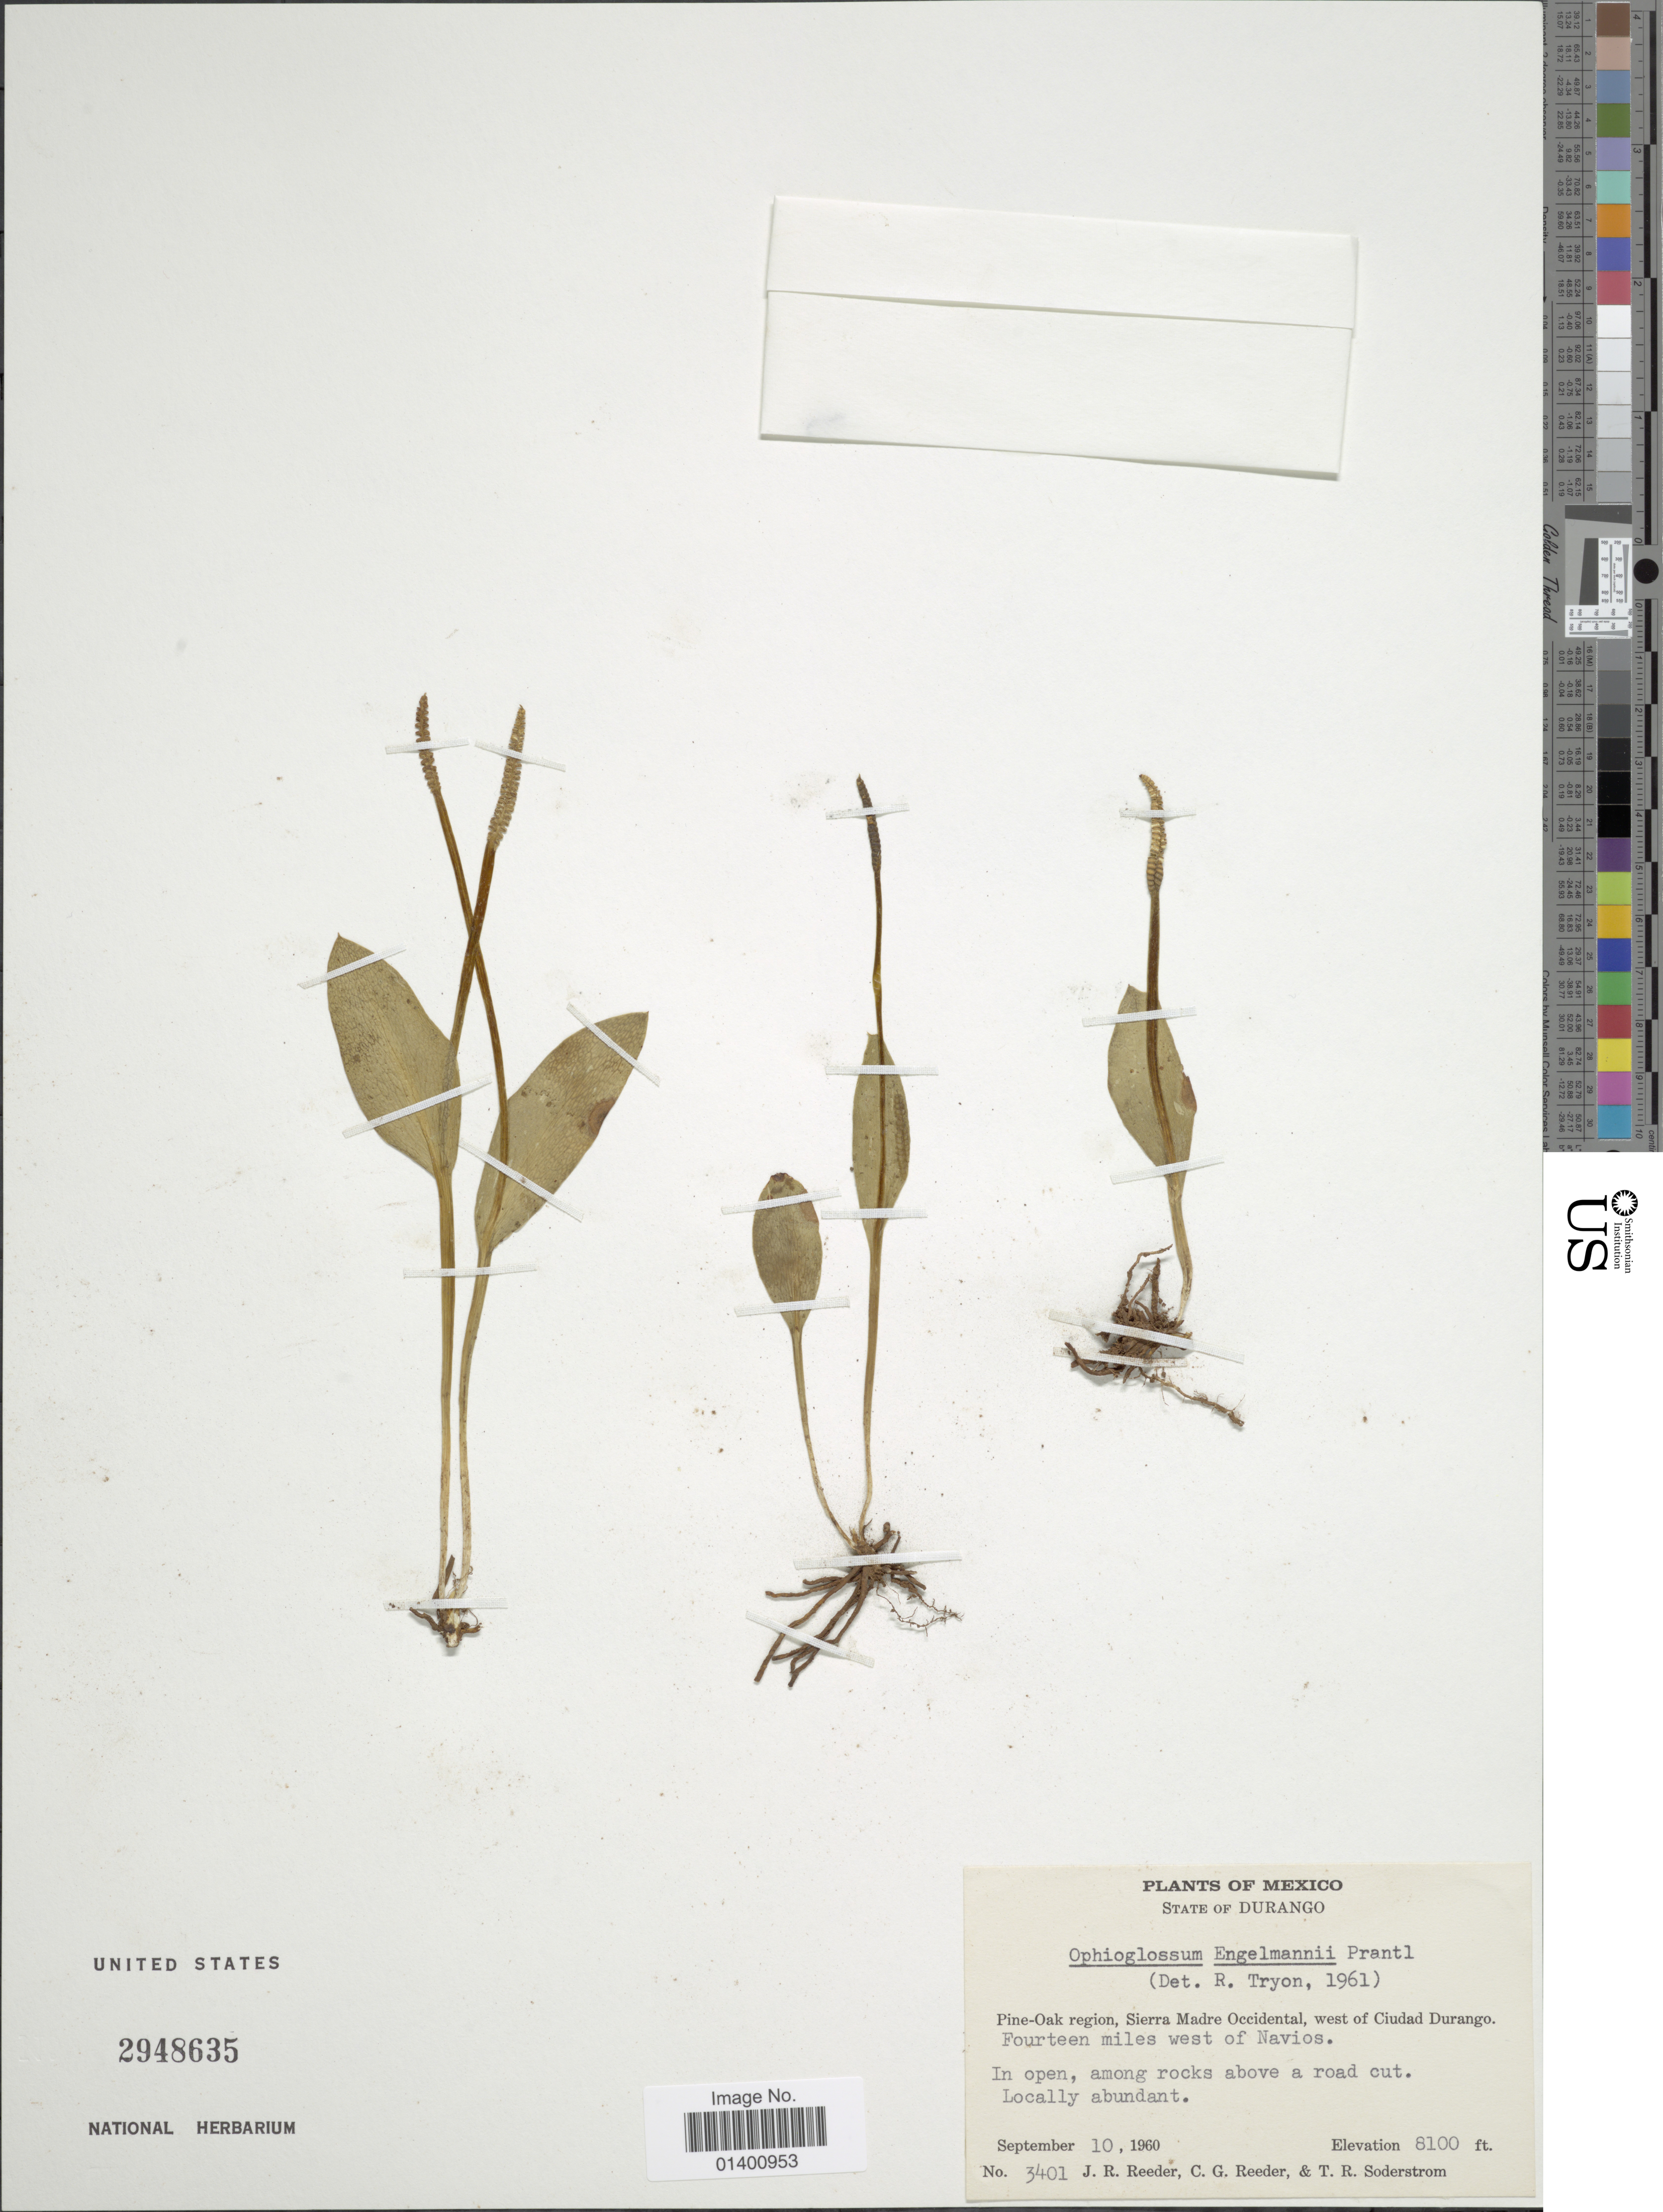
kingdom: Plantae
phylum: Tracheophyta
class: Polypodiopsida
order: Ophioglossales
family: Ophioglossaceae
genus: Ophioglossum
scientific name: Ophioglossum engelmannii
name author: Prantl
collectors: J. R. Reeder, C. G. Reeder & T. R. Soderstrom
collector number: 3401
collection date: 1960-09-10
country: Mexico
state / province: Durango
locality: Pine-oak region, Sierra Madre Occidental, west of Ciudad Durango, fourteen miles west of Navios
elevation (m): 2469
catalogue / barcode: US 2948635